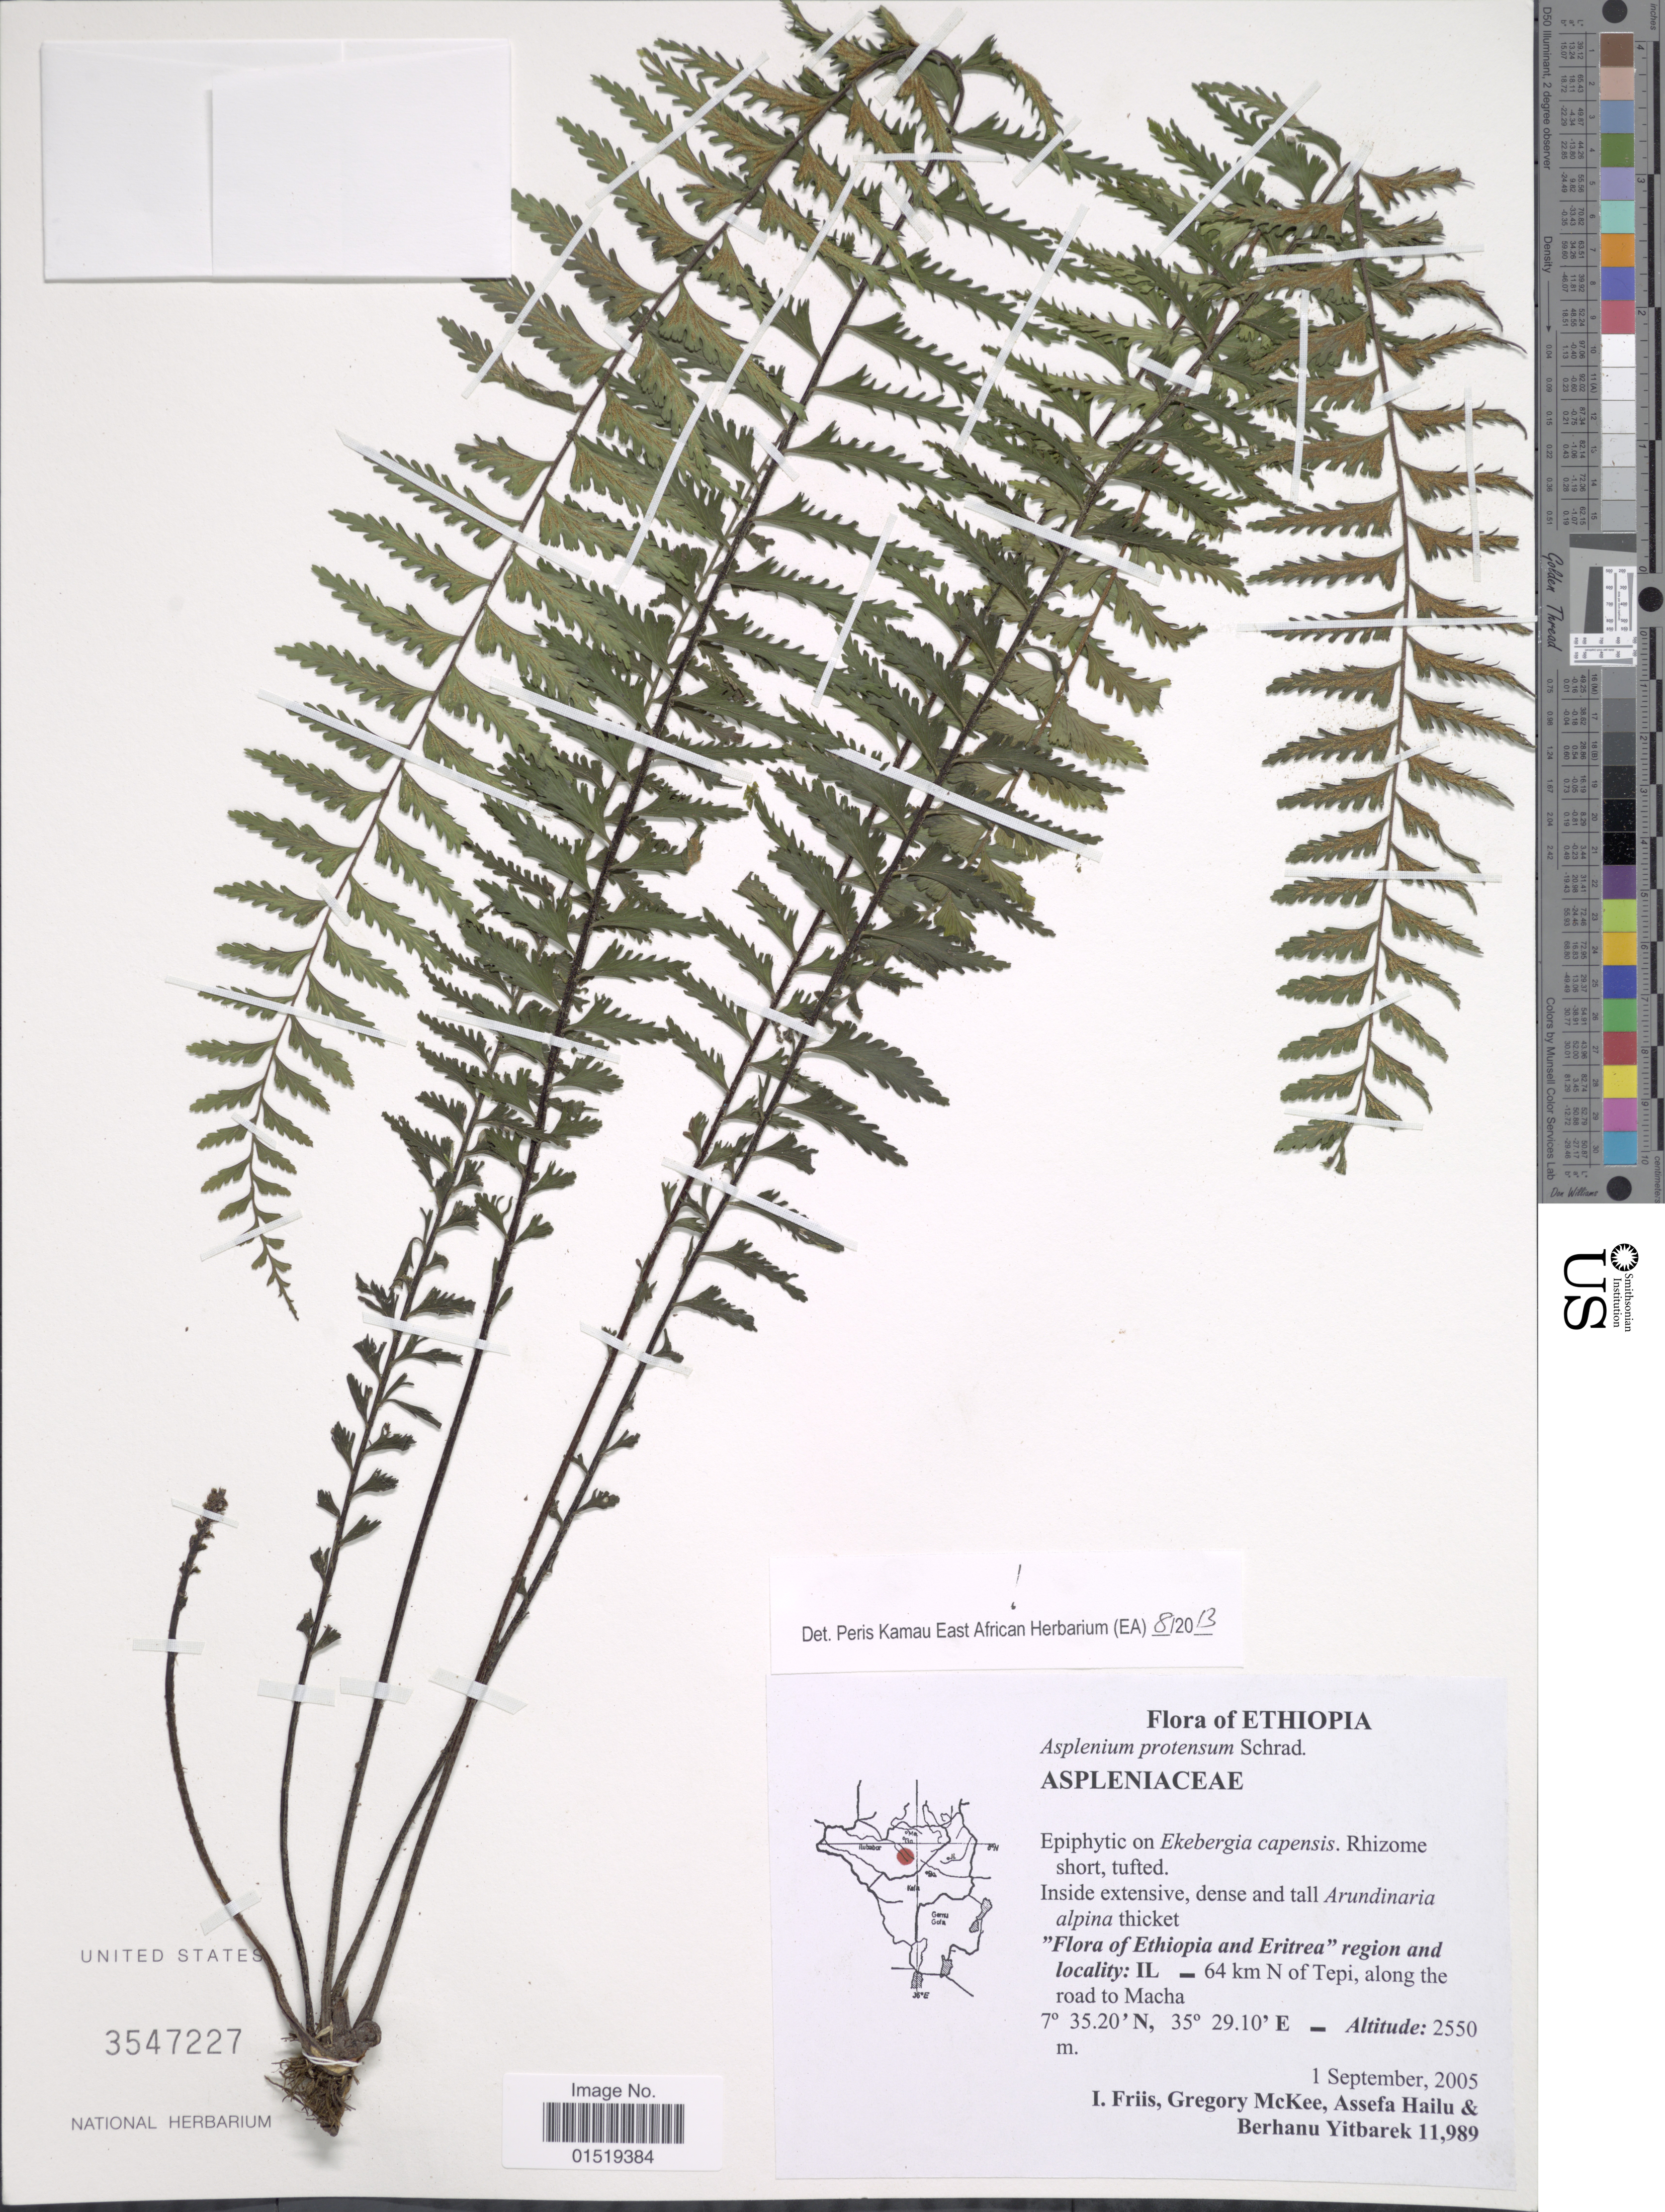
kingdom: Plantae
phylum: Tracheophyta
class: Polypodiopsida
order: Polypodiales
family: Aspleniaceae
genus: Asplenium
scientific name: Asplenium protensum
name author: Schrad.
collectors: I. Friis, G. S. McKee, A. Hailu & B. Yitbarek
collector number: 11989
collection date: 2005-09-01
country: Ethiopia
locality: IL_ 64 km N of Tepi, along the road to Macha.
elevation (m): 2550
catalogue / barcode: US 3547227